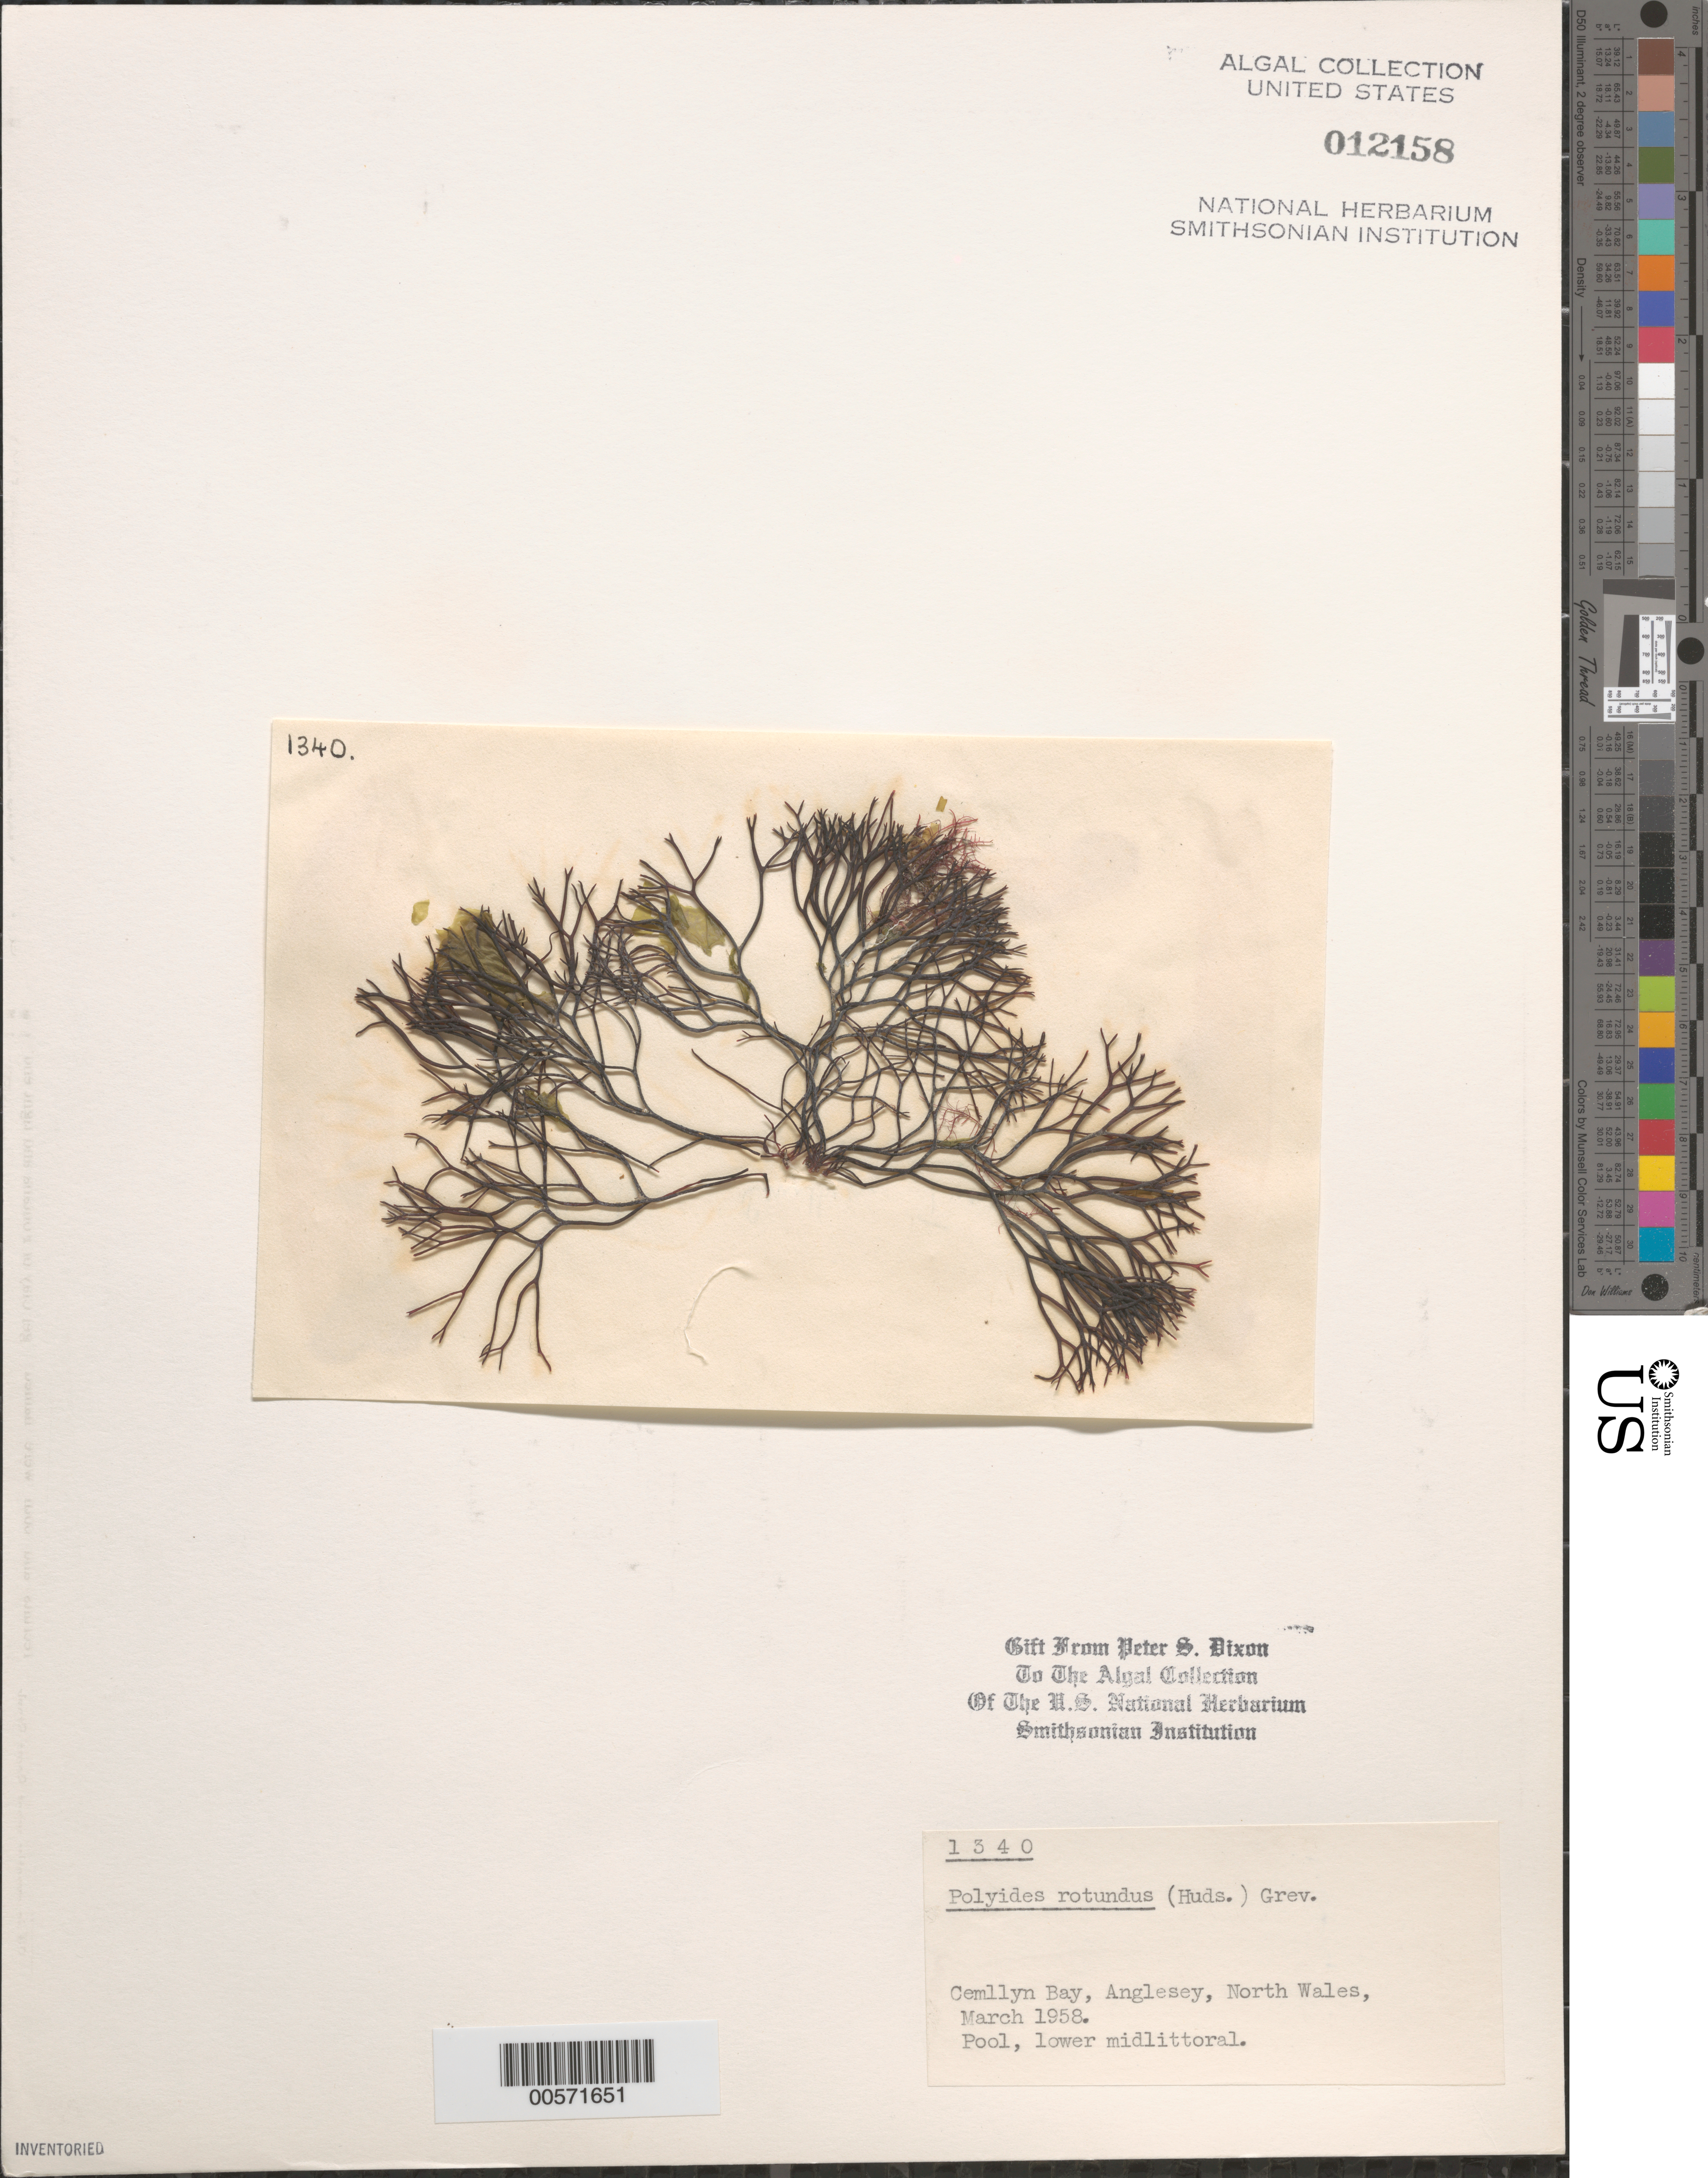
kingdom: Plantae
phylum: Rhodophyta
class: Florideophyceae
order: Gigartinales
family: Polyidaceae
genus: Polyides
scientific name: Polyides rotunda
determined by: Dixon, P. S.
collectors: P. S. Dixon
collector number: PSD 1340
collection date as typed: Mar 1958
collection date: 1958-03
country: United Kingdom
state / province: Wales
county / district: Gwynedd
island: Anglesey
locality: Cemllyn Bay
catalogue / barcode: US 12158